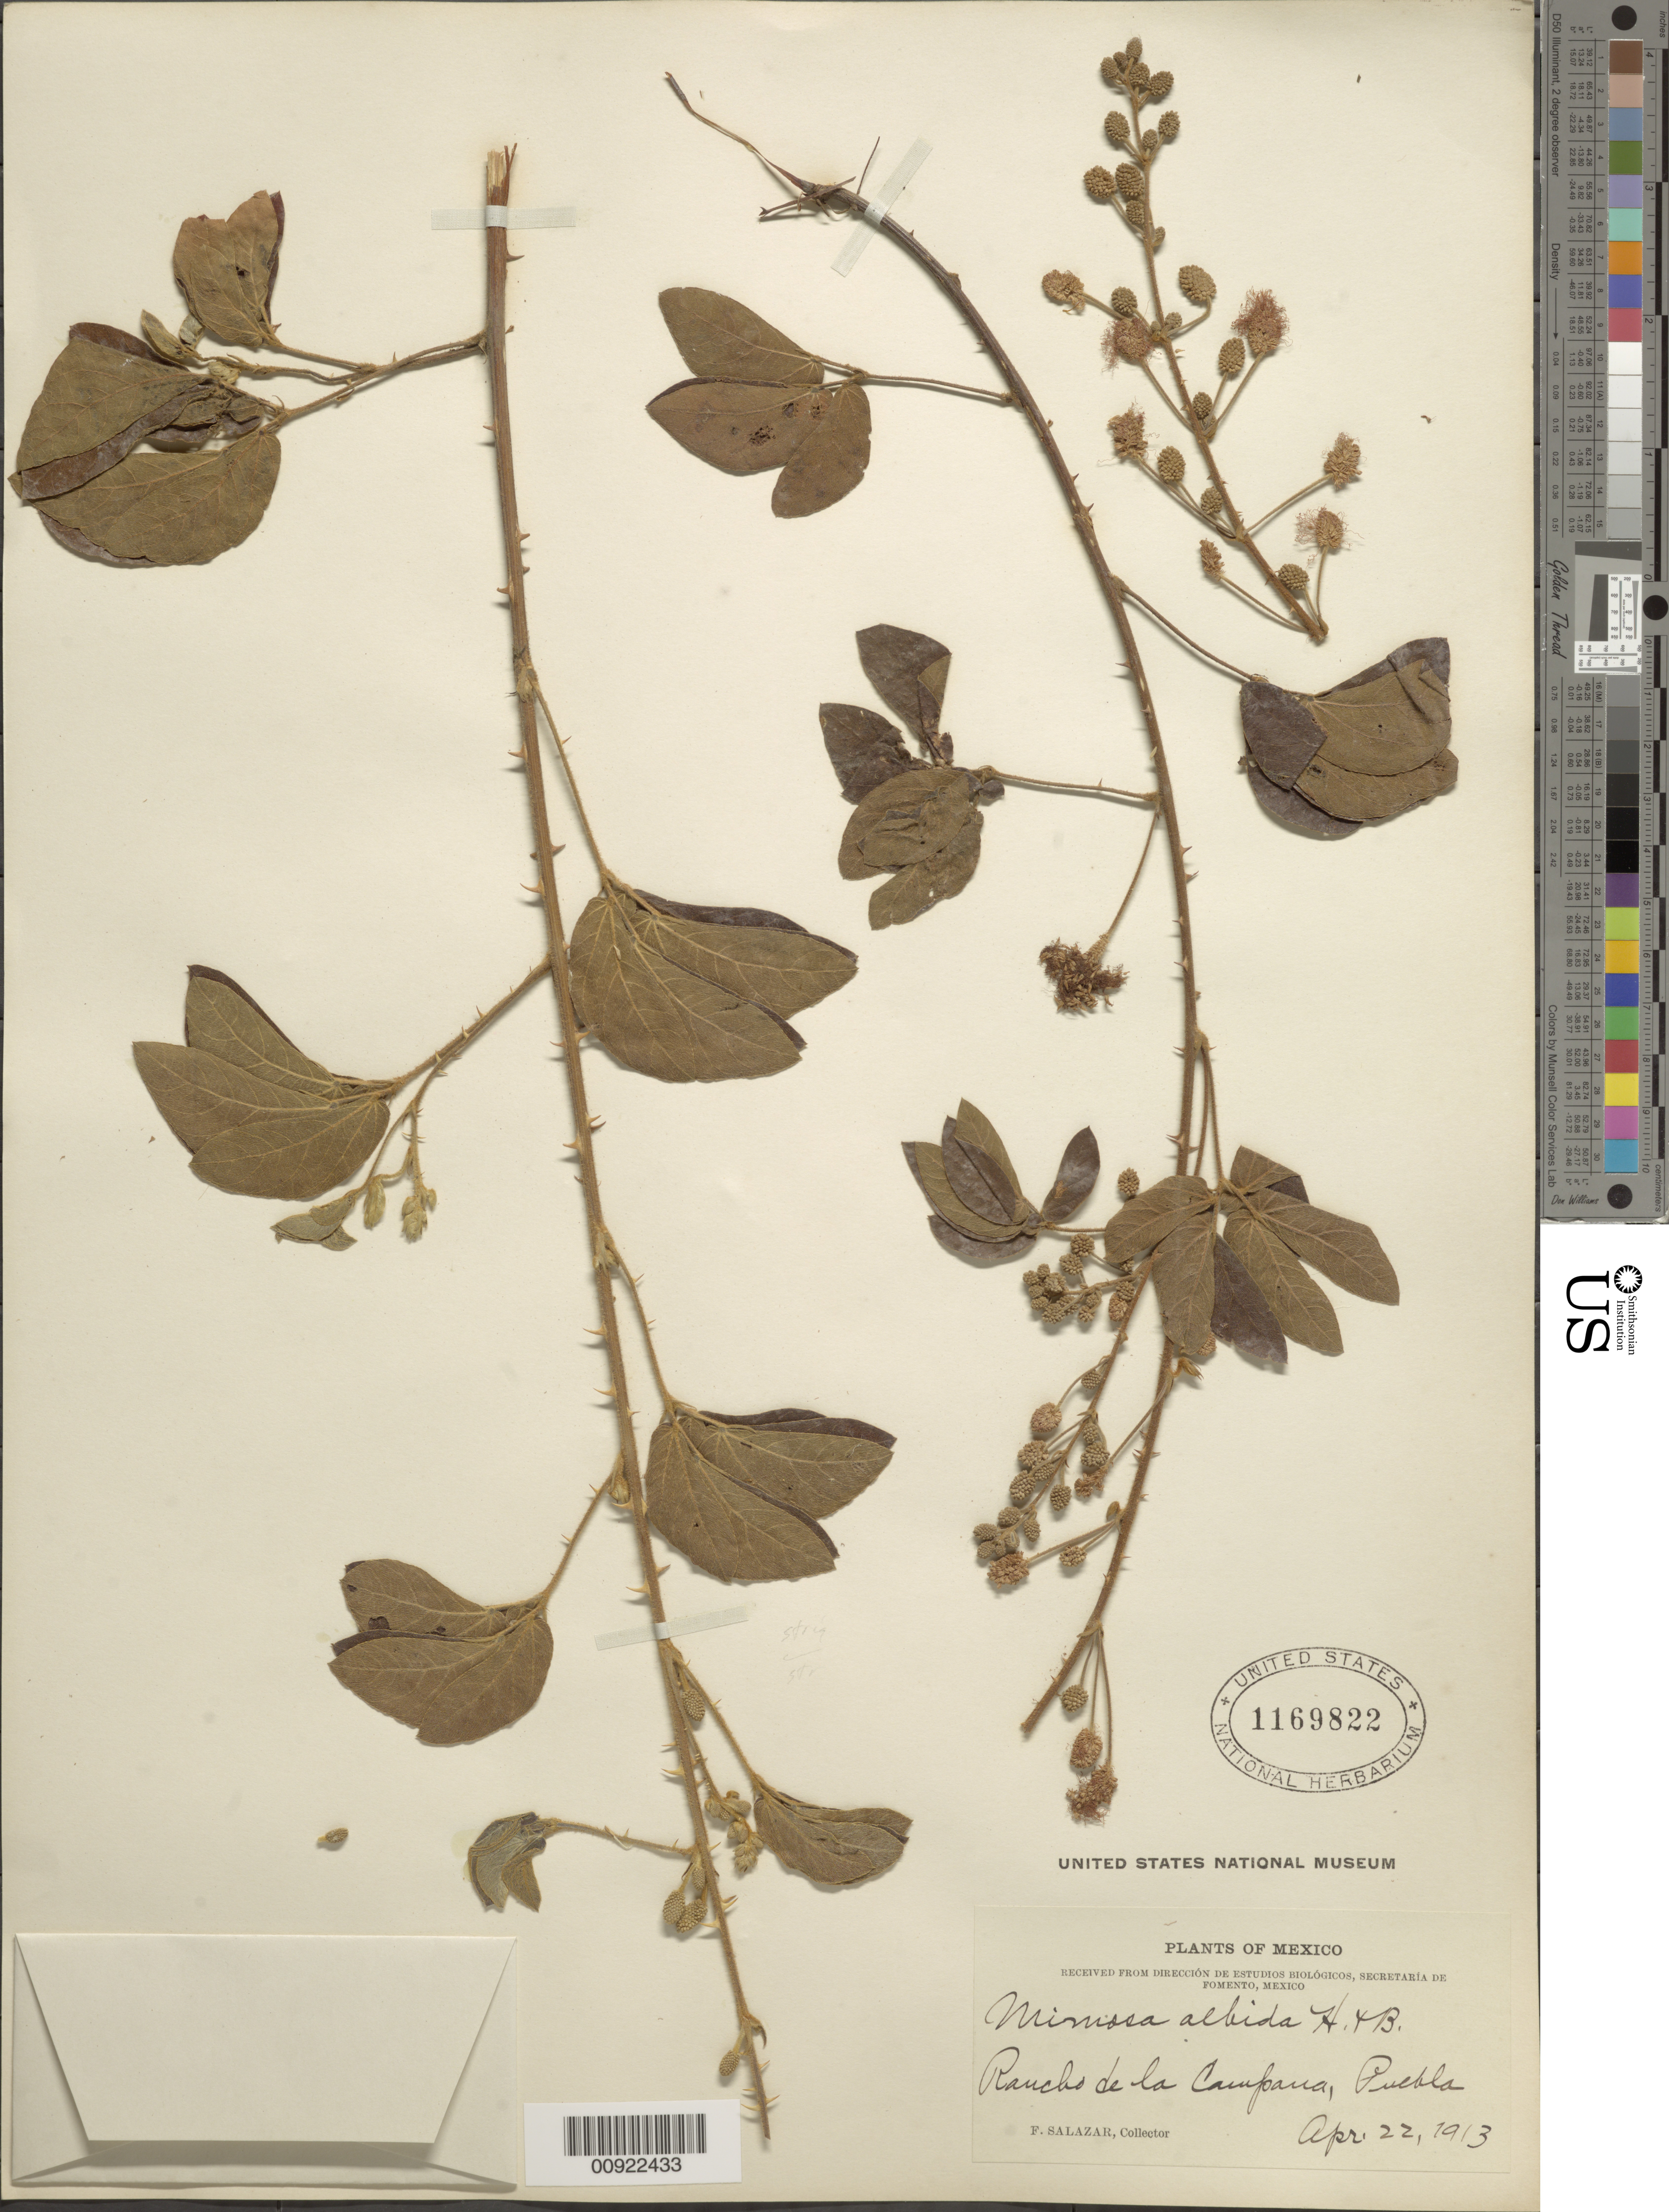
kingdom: Plantae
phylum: Tracheophyta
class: Magnoliopsida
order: Fabales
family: Fabaceae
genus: Mimosa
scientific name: Mimosa albida var. strigosa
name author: (Willd.) B.L. Rob.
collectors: F. Salazar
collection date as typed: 22 Apr 1913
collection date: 1913-04-22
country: Mexico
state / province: Puebla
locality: Rancho de la Campana, Puebla.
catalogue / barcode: US 1169822